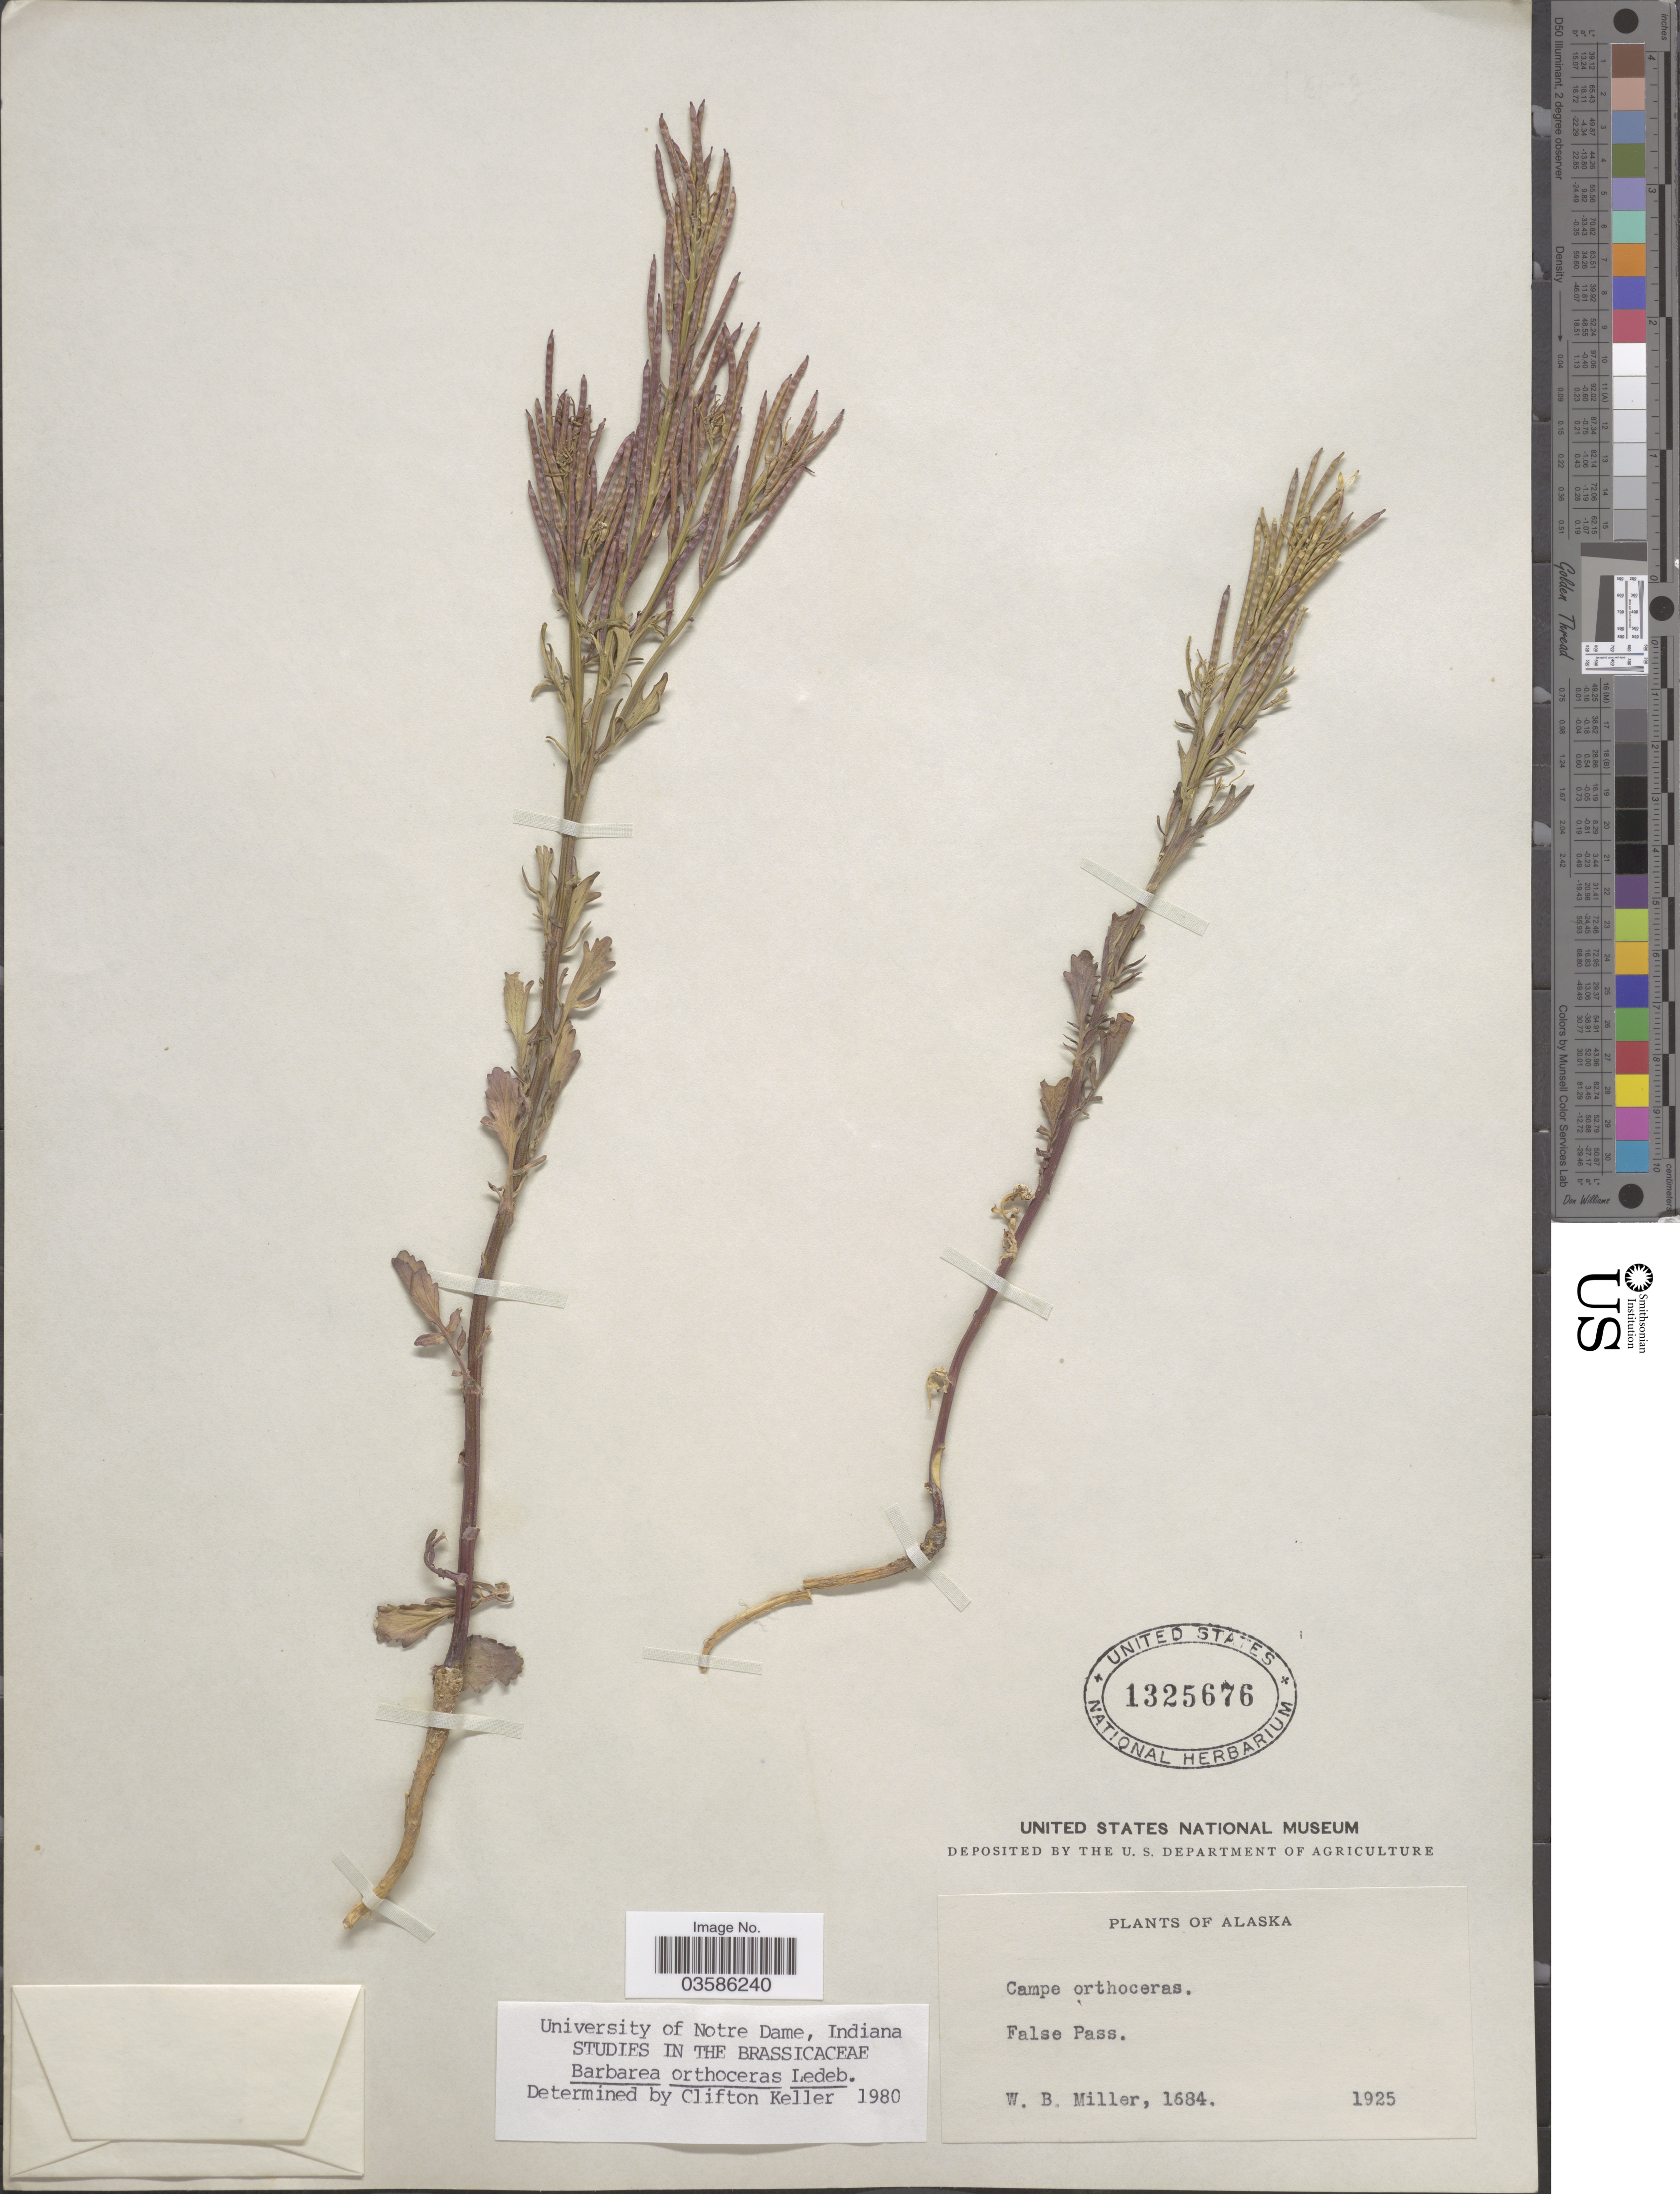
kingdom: Plantae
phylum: Tracheophyta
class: Magnoliopsida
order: Brassicales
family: Brassicaceae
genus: Barbarea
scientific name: Barbarea orthoceras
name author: Ledeb.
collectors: W. Miller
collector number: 1684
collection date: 1925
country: United States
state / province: Alaska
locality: False Pass.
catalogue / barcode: US 1325676